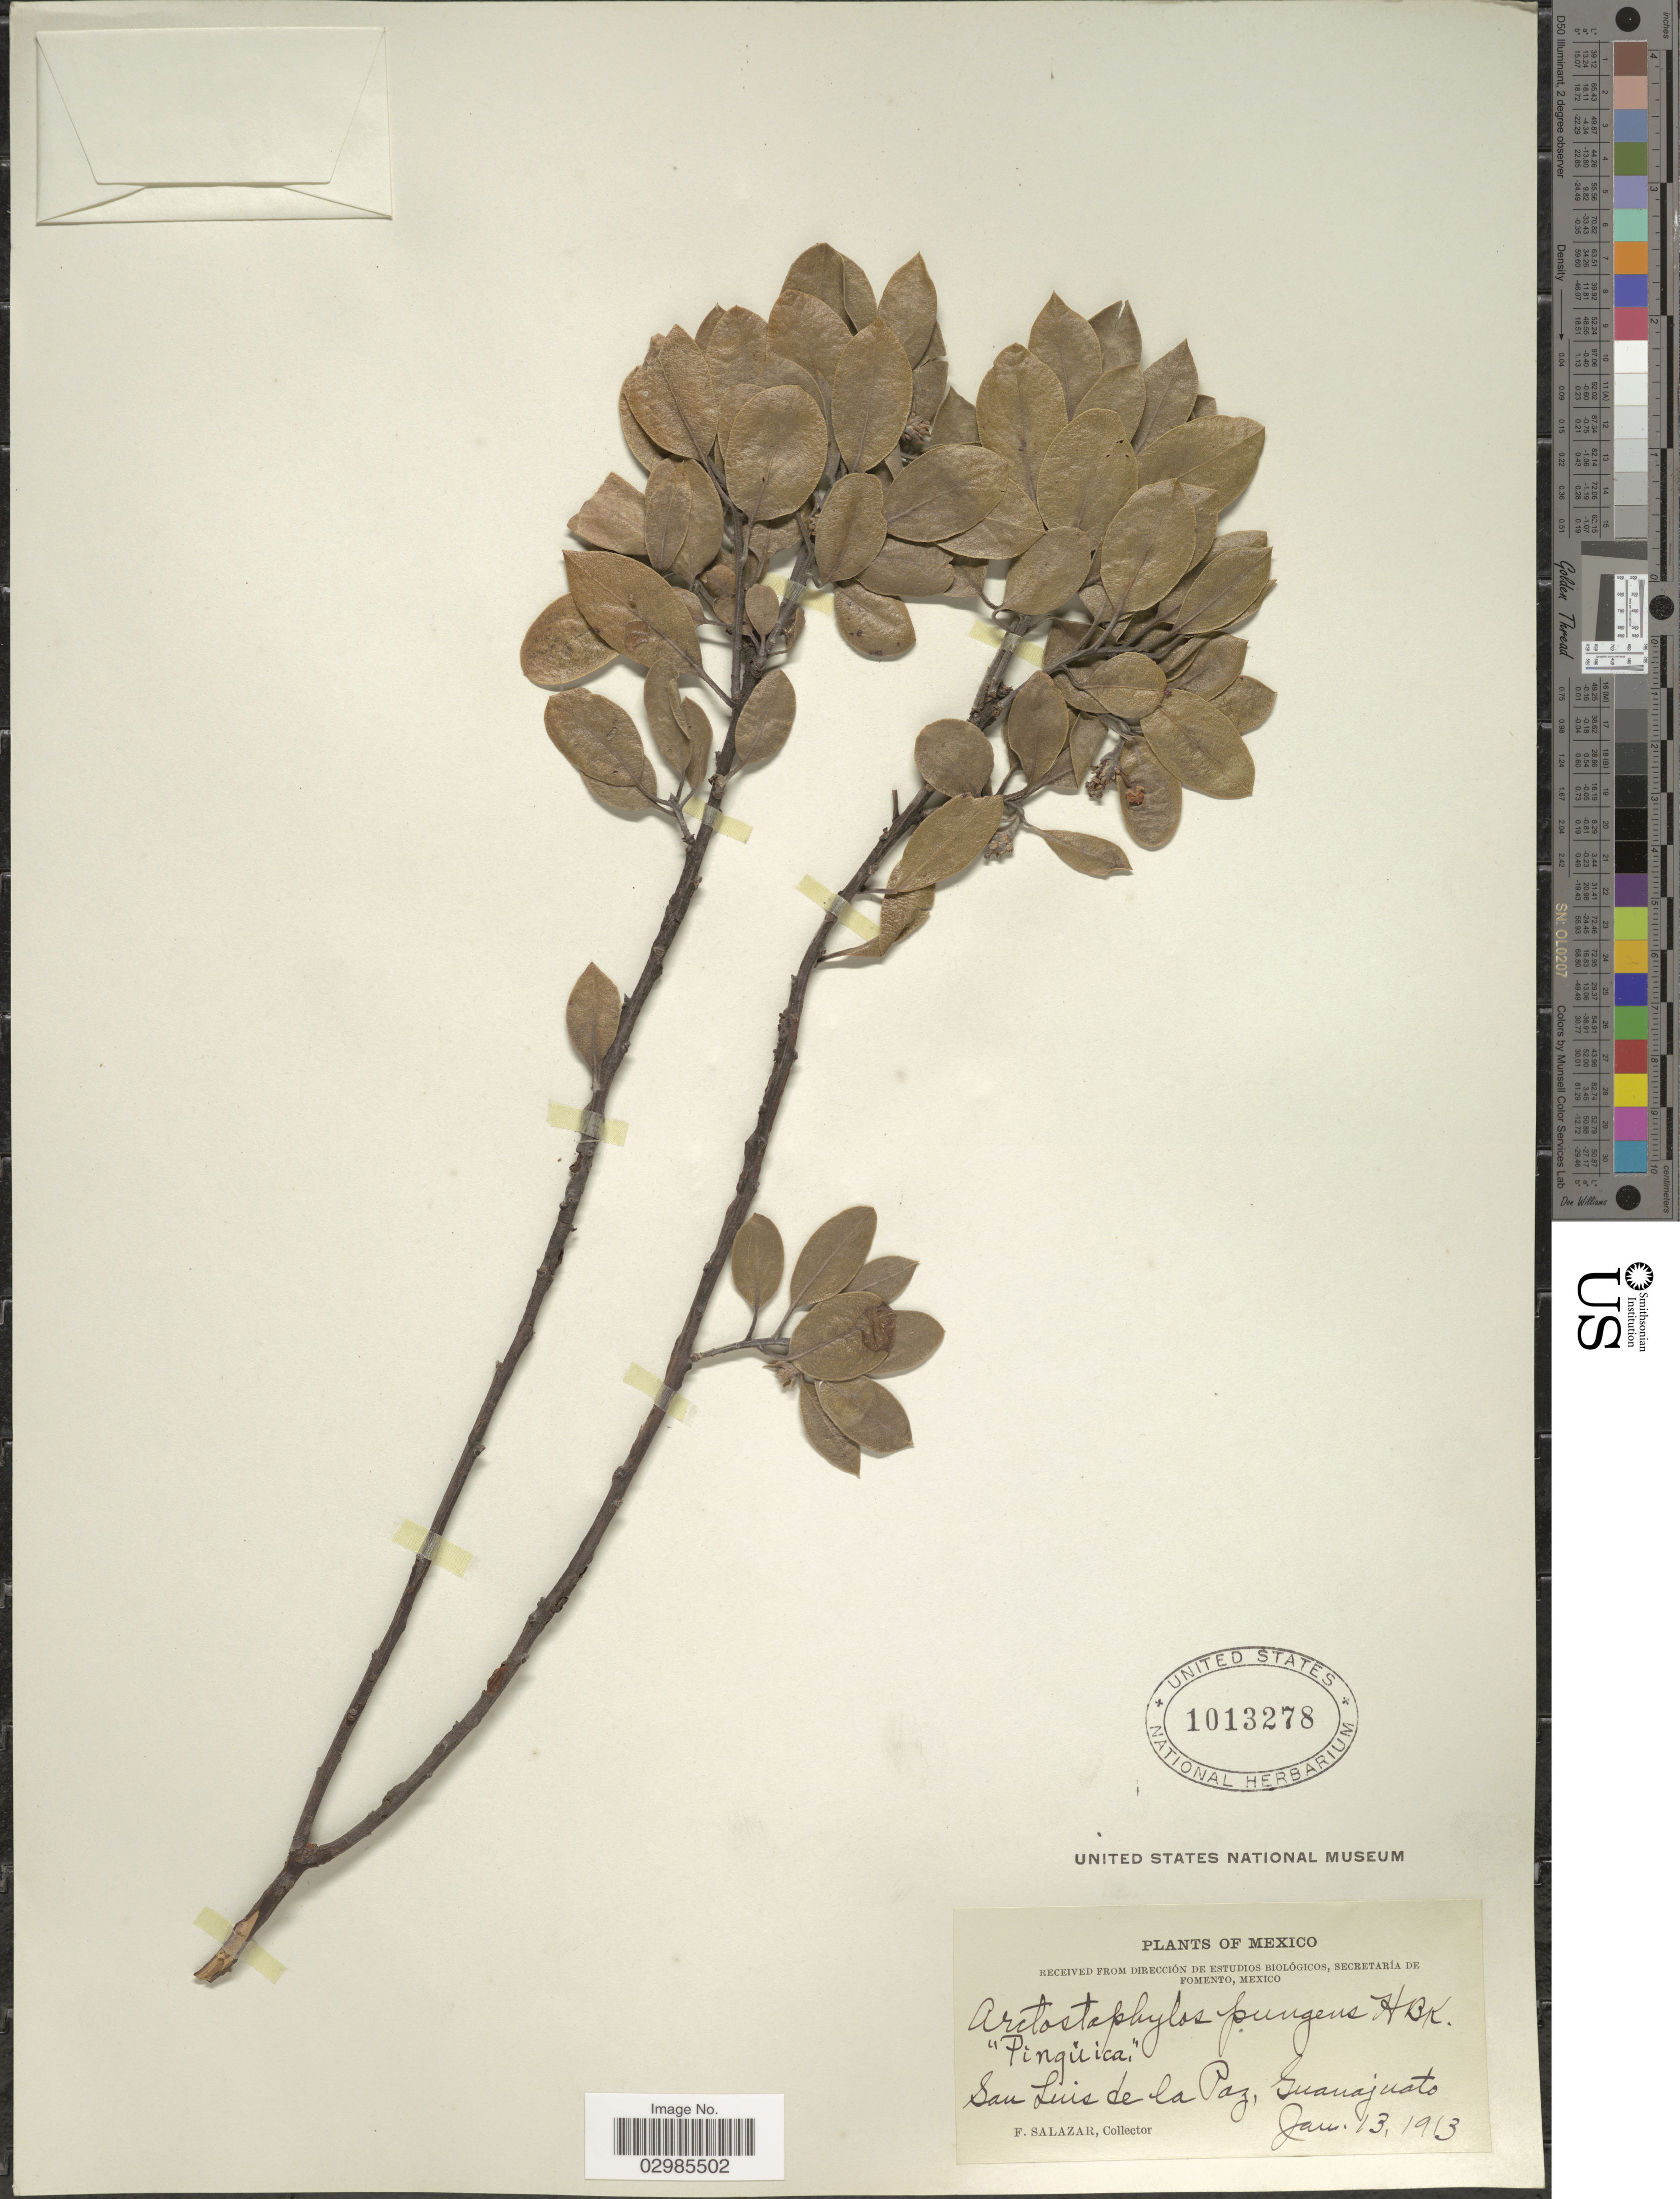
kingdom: Plantae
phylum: Tracheophyta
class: Magnoliopsida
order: Ericales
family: Ericaceae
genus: Arctostaphylos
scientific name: Arctostaphylos pungens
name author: Kunth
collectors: F. Salazar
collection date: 1913-01-13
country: Mexico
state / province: Guanajuato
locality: San Luis de la Paz, Guanajuato.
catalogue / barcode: US 1013278